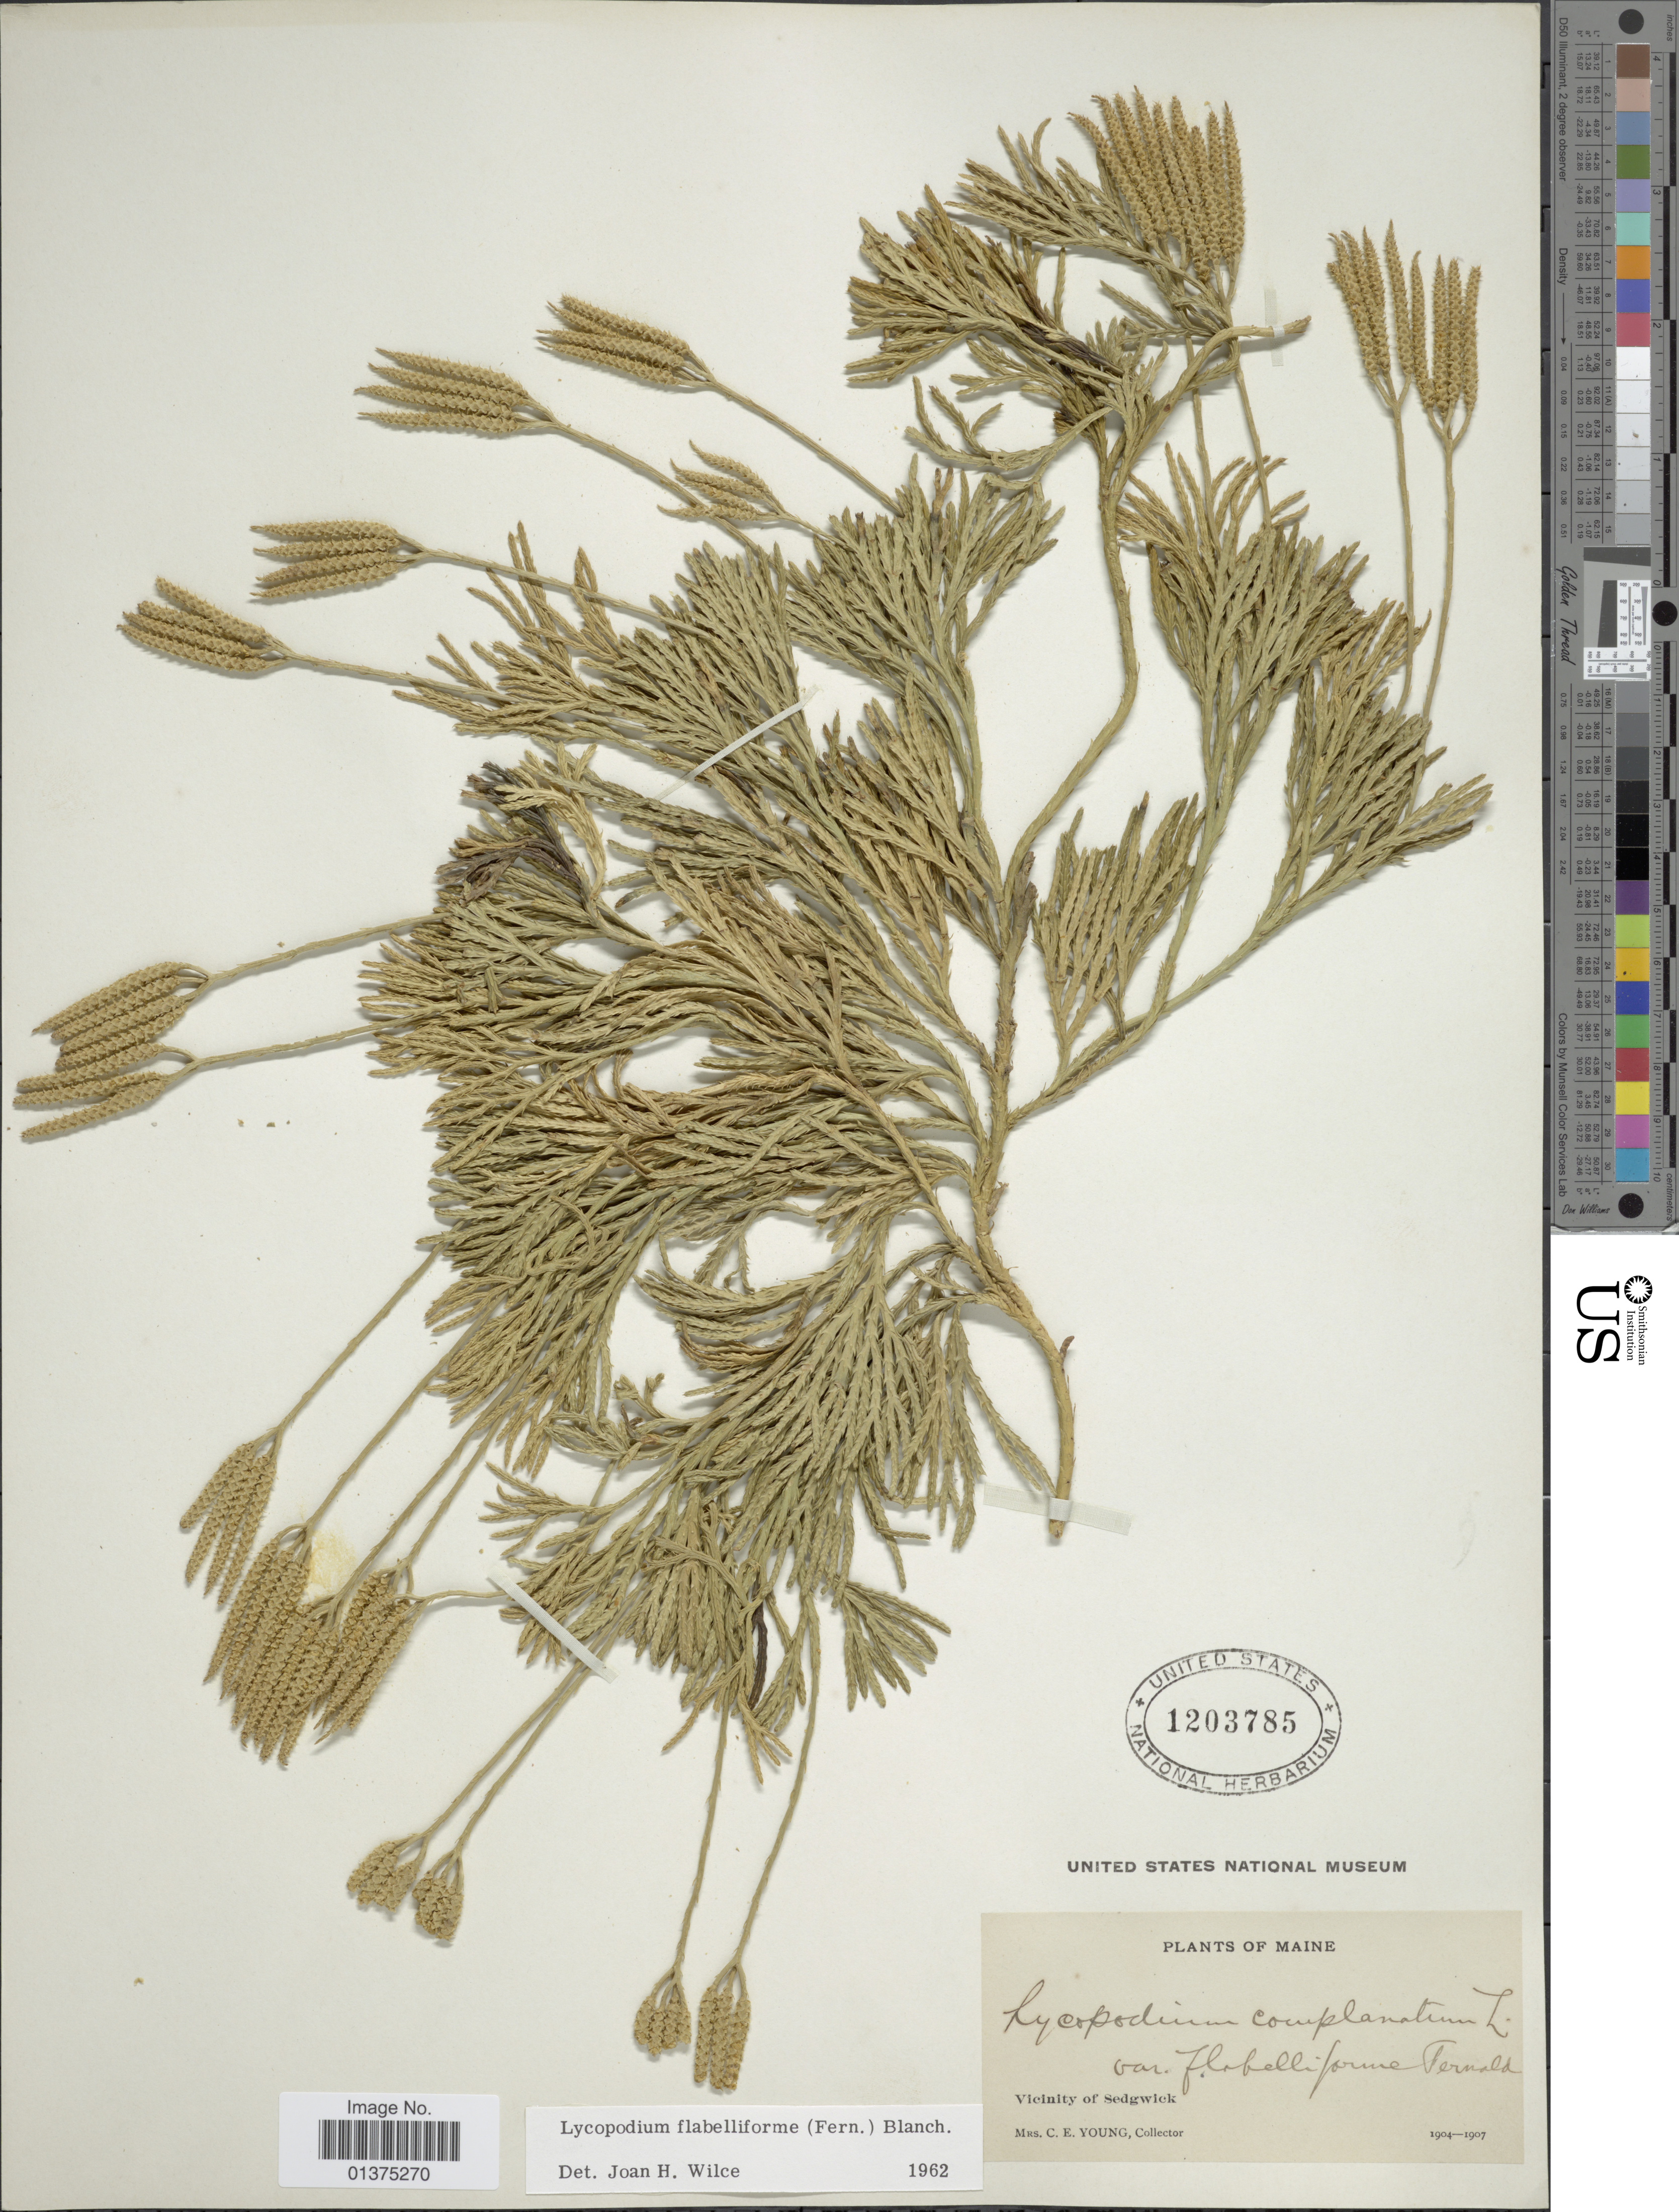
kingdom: Plantae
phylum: Tracheophyta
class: Lycopodiopsida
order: Lycopodiales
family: Lycopodiaceae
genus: Diphasiastrum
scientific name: Diphasiastrum digitatum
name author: (Dill. ex A. Braun) Holub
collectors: C. Young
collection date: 1904/1907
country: United States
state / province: Maine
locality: Vicinity of Sedgwick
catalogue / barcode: US 1203785